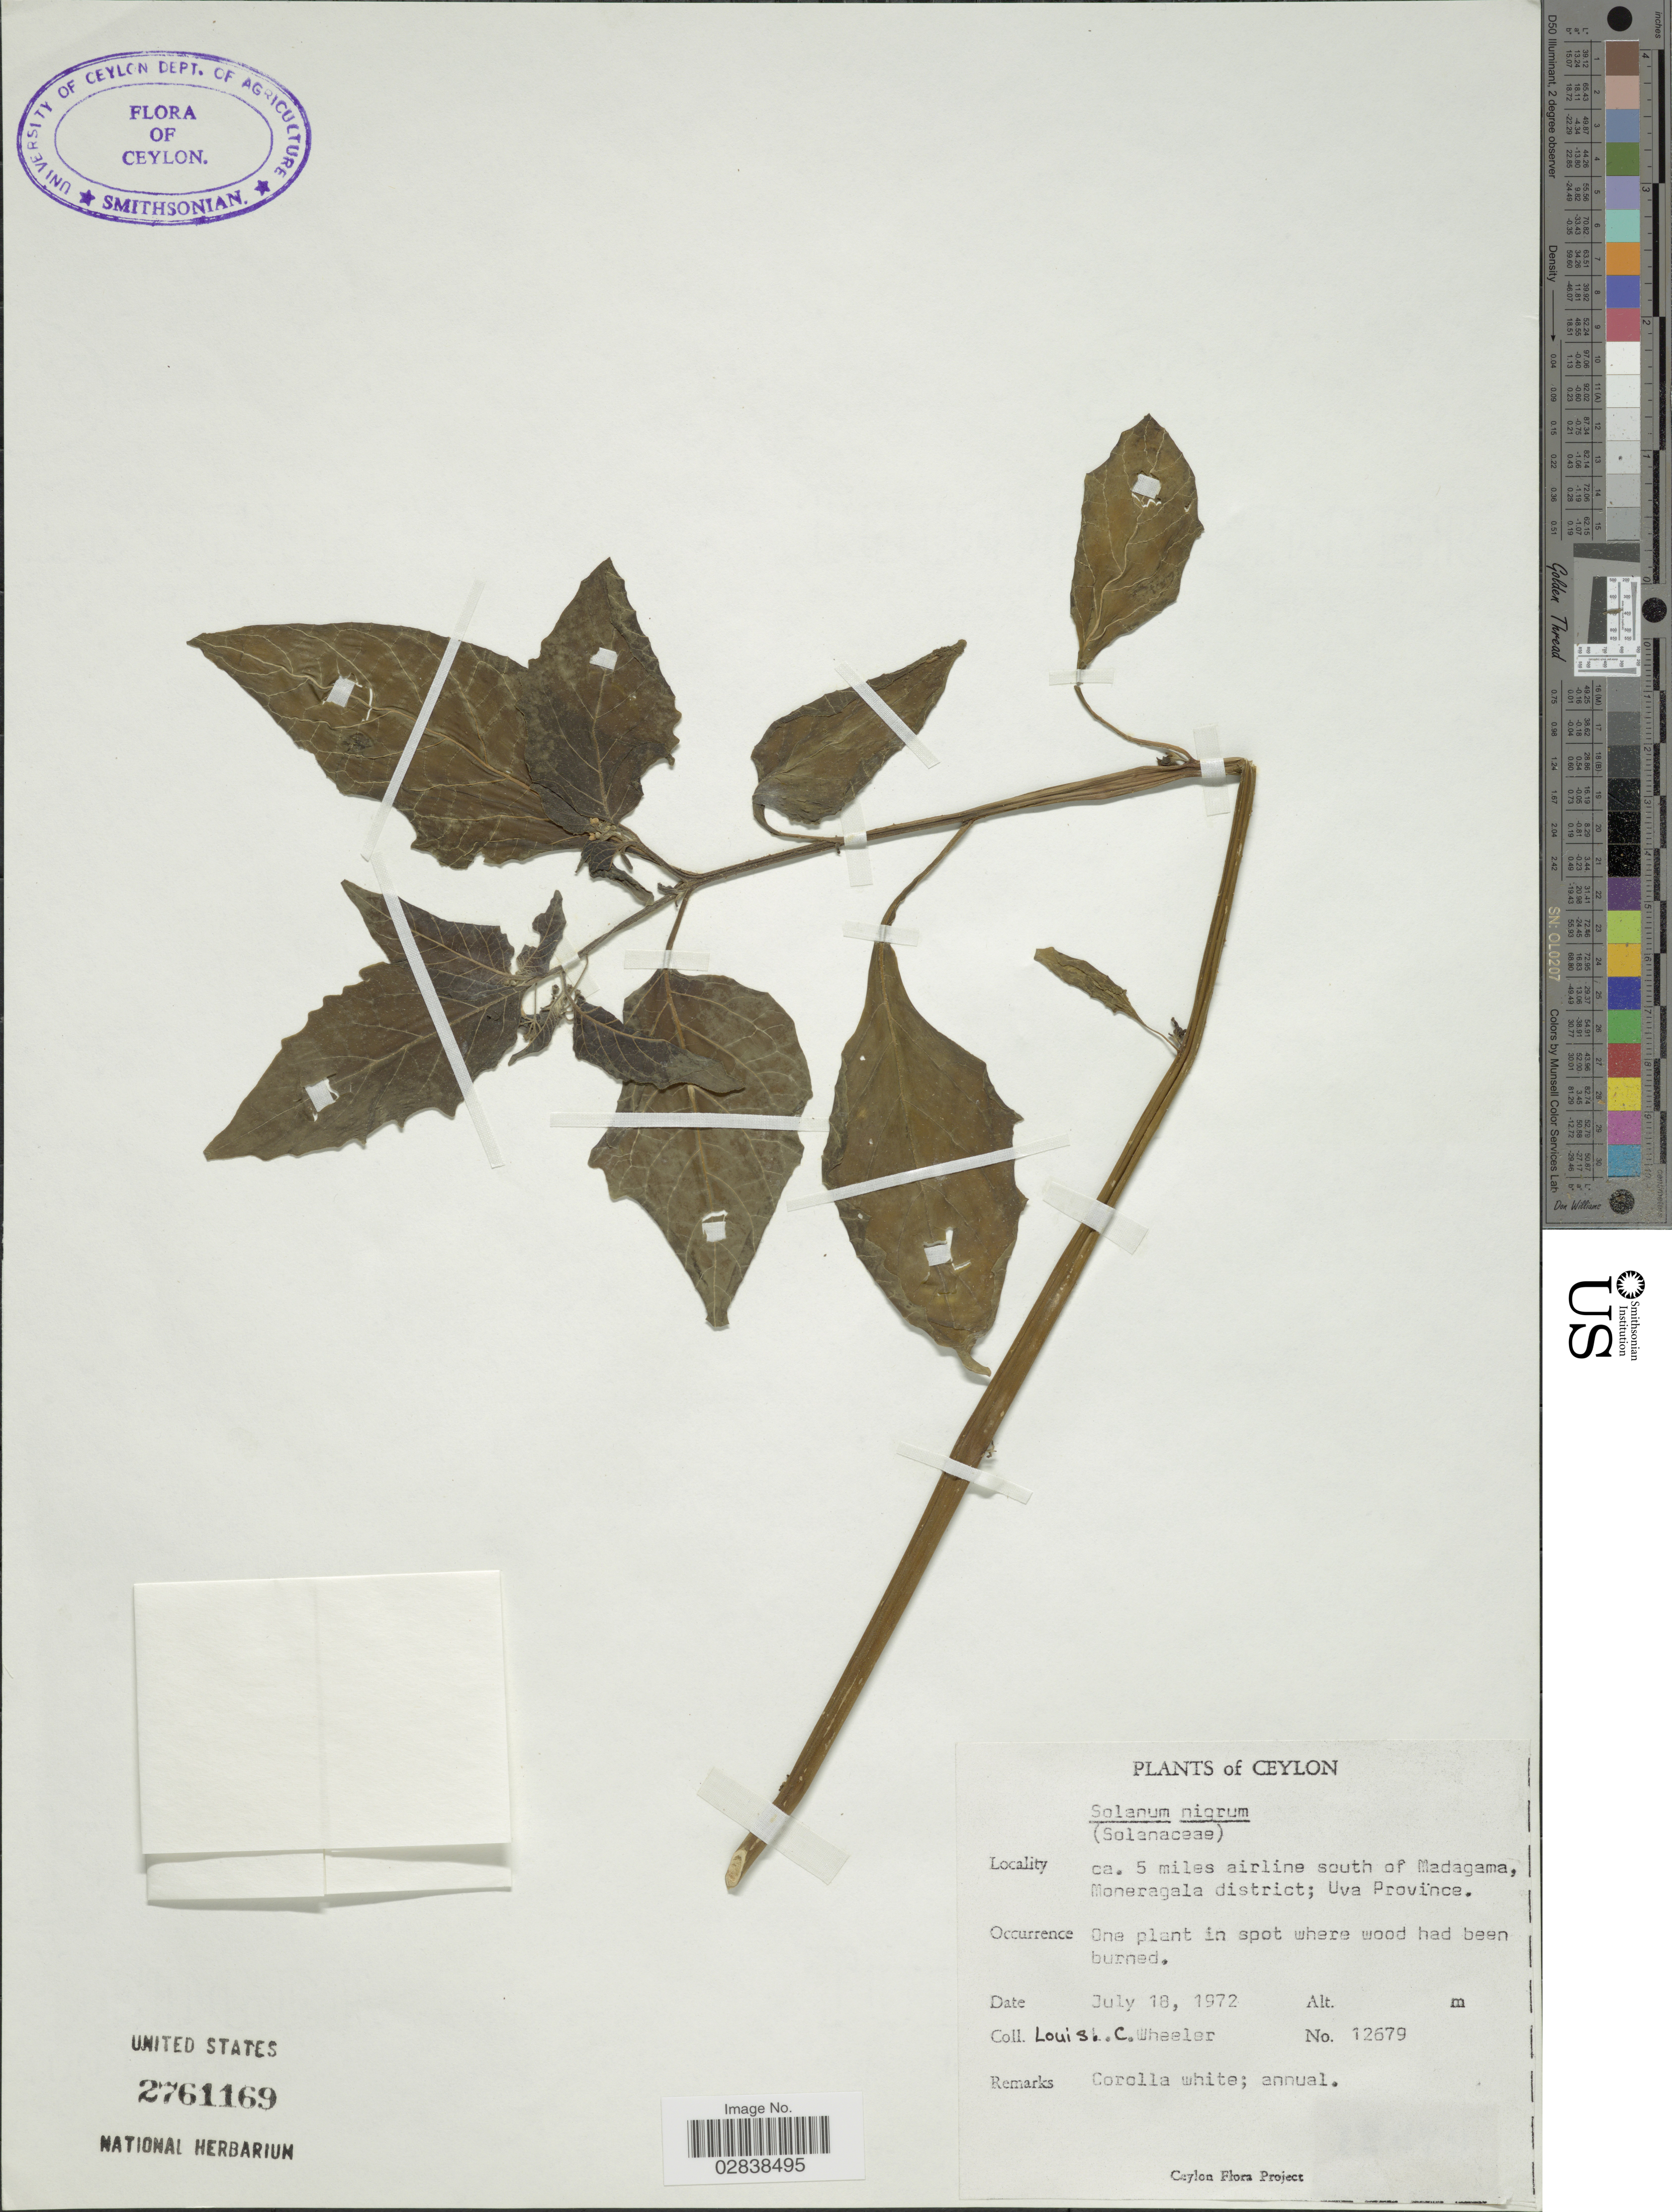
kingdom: Plantae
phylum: Tracheophyta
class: Magnoliopsida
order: Solanales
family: Solanaceae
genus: Solanum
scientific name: Solanum nigrum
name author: L.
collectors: L. C. Wheeler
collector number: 12679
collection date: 1972-07-18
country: Sri Lanka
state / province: Uva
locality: Ceylon, ca. 5 miles airline south of Madagama, Moneragala district; Uva Province.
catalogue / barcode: US 2761169